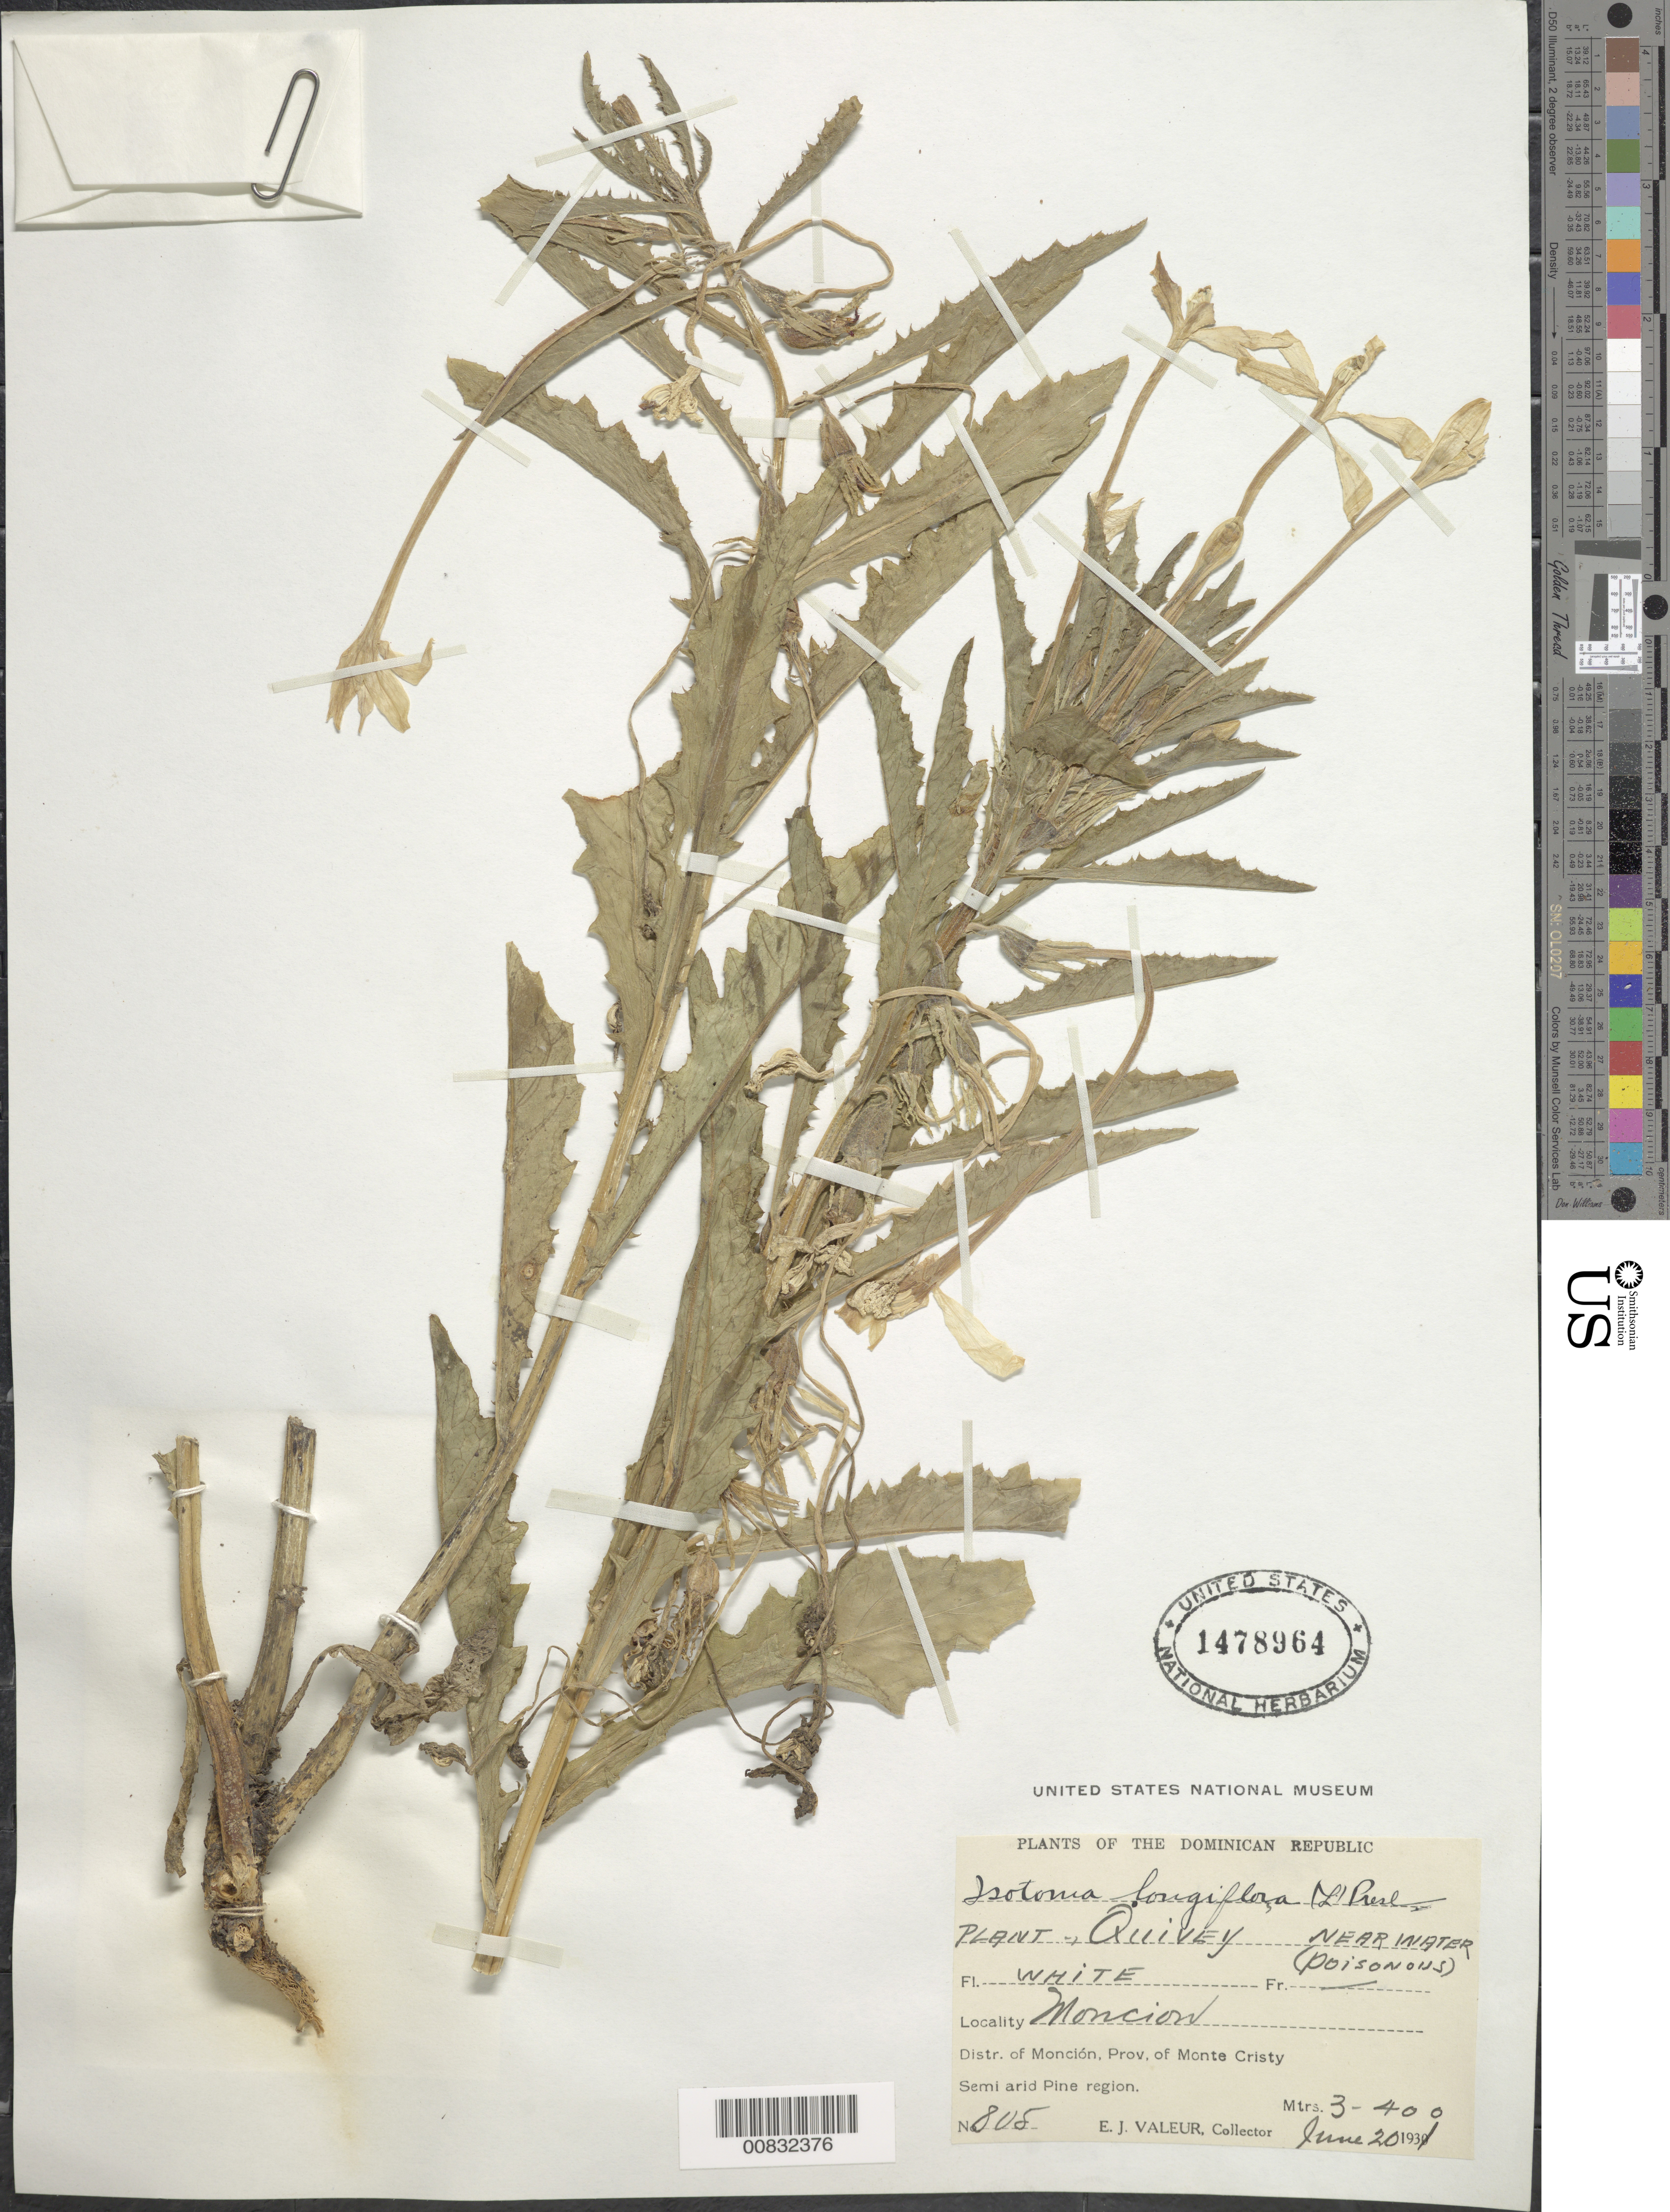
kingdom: Plantae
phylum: Tracheophyta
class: Magnoliopsida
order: Asterales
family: Campanulaceae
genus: Isotoma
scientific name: Isotoma longiflora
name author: (L.) C. Presl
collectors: E. Valeur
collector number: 805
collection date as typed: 20 Jun 1931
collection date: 1931-06-20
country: Dominican Republic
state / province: Monte Cristi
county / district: Monción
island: Hispaniola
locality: Moncion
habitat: Near water in semi arid pine region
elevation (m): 300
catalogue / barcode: US 1478964